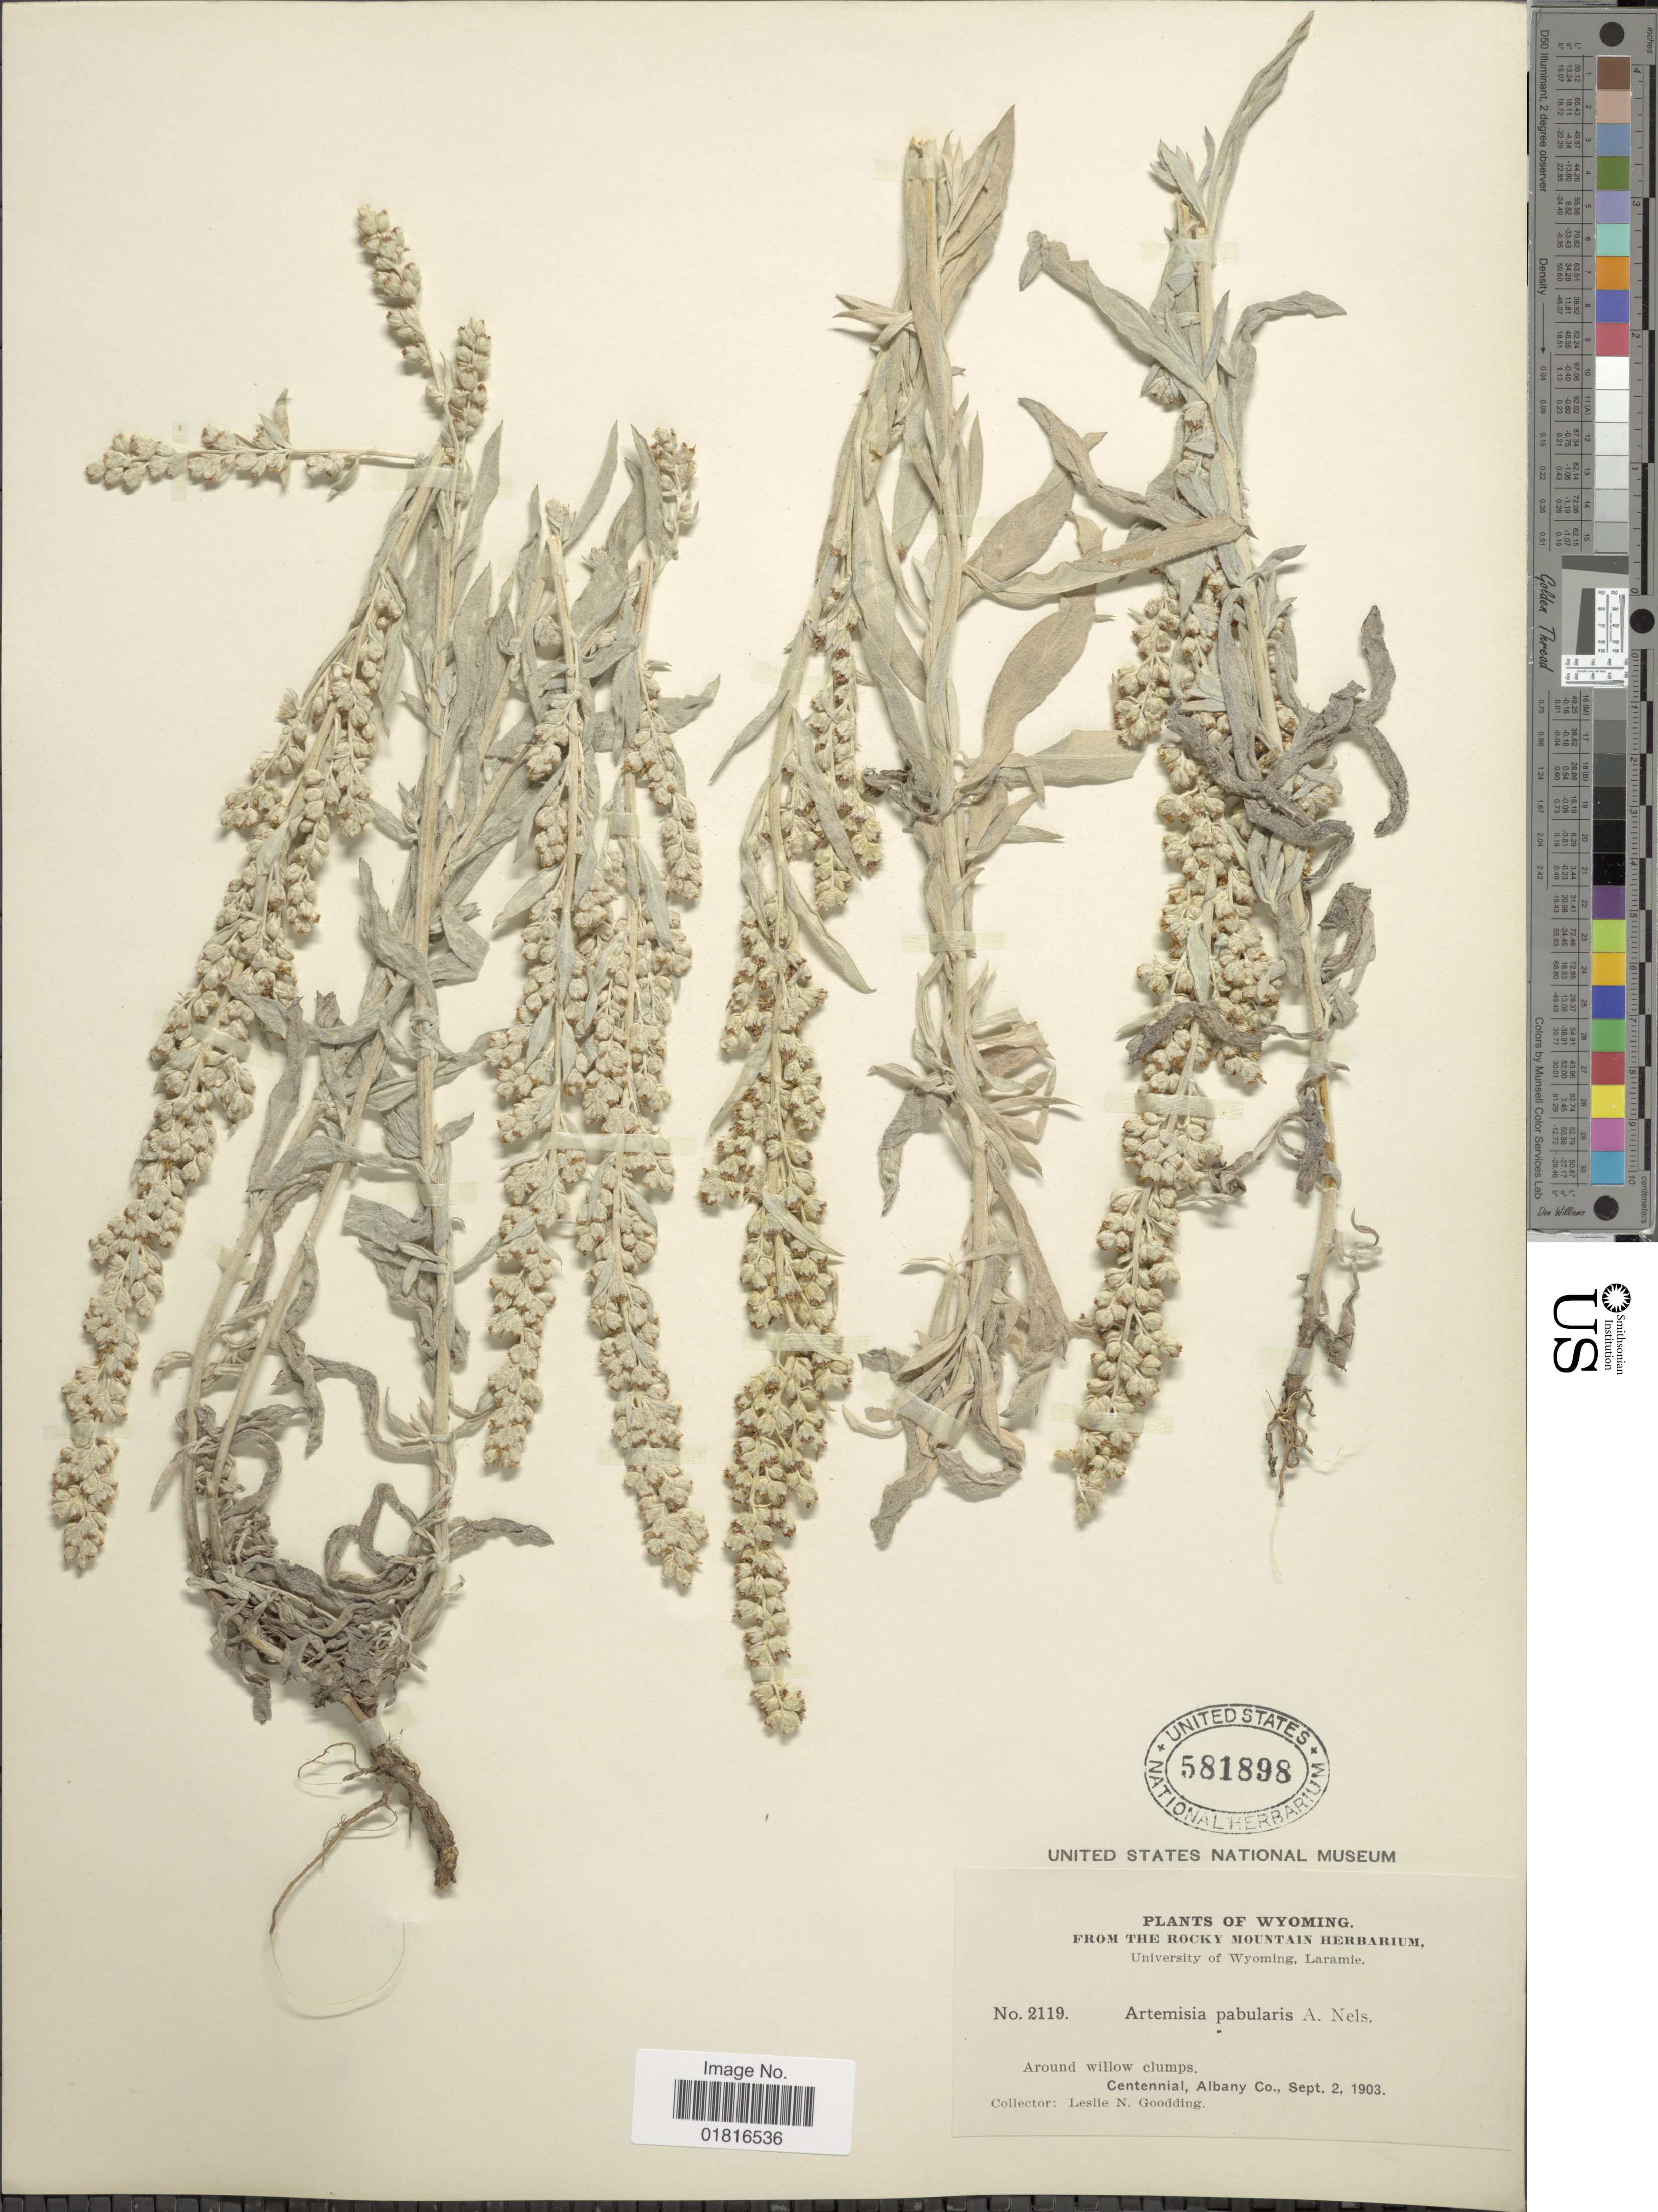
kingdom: Plantae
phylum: Tracheophyta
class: Magnoliopsida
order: Asterales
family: Asteraceae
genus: Artemisia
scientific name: Artemisia pabularis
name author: (A. Nelson) Rydb.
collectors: L. N. Goodding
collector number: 2119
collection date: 1903-09-02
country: United States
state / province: Wyoming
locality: Around willow clumps, Centennial, Albany Co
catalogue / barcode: US 581898